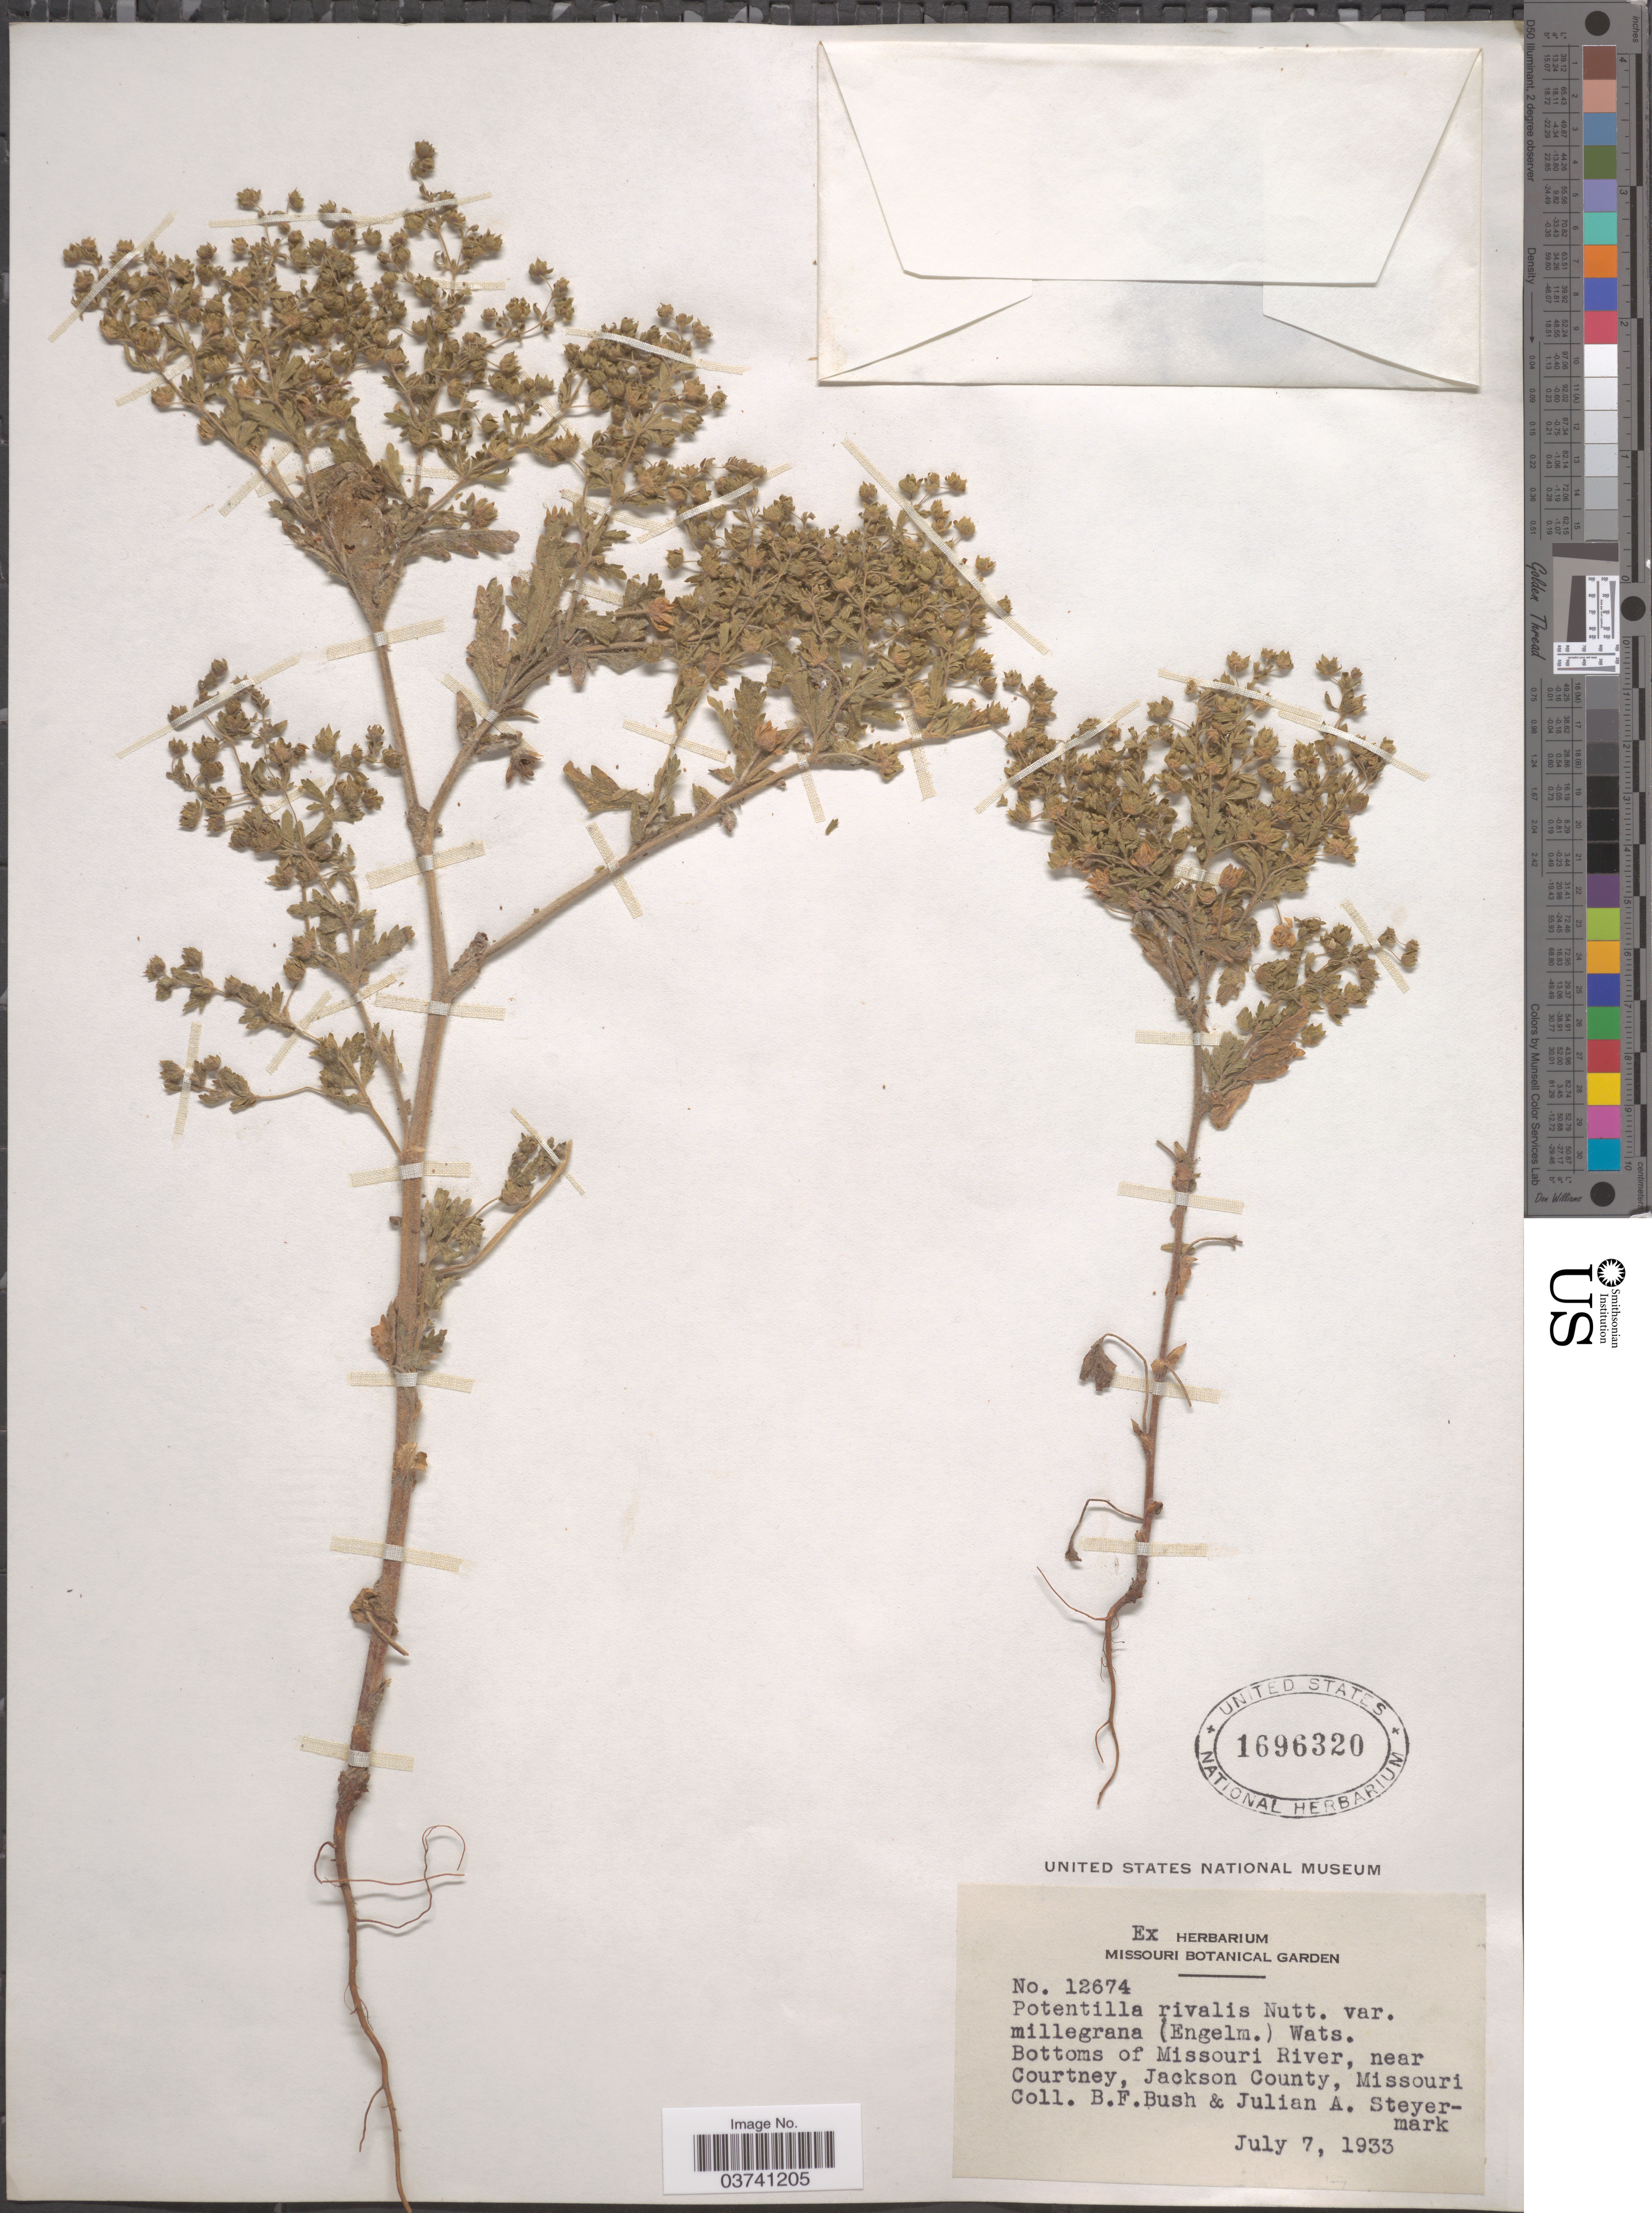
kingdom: Plantae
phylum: Tracheophyta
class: Magnoliopsida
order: Rosales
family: Rosaceae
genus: Potentilla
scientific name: Potentilla rivalis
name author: Nutt.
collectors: B. F. Bush & J. Steyermark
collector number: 12674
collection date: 1933-07-07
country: United States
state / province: Missouri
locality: Bottoms of Missouri River, near Courtney, Jackson County.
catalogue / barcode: US 1696320